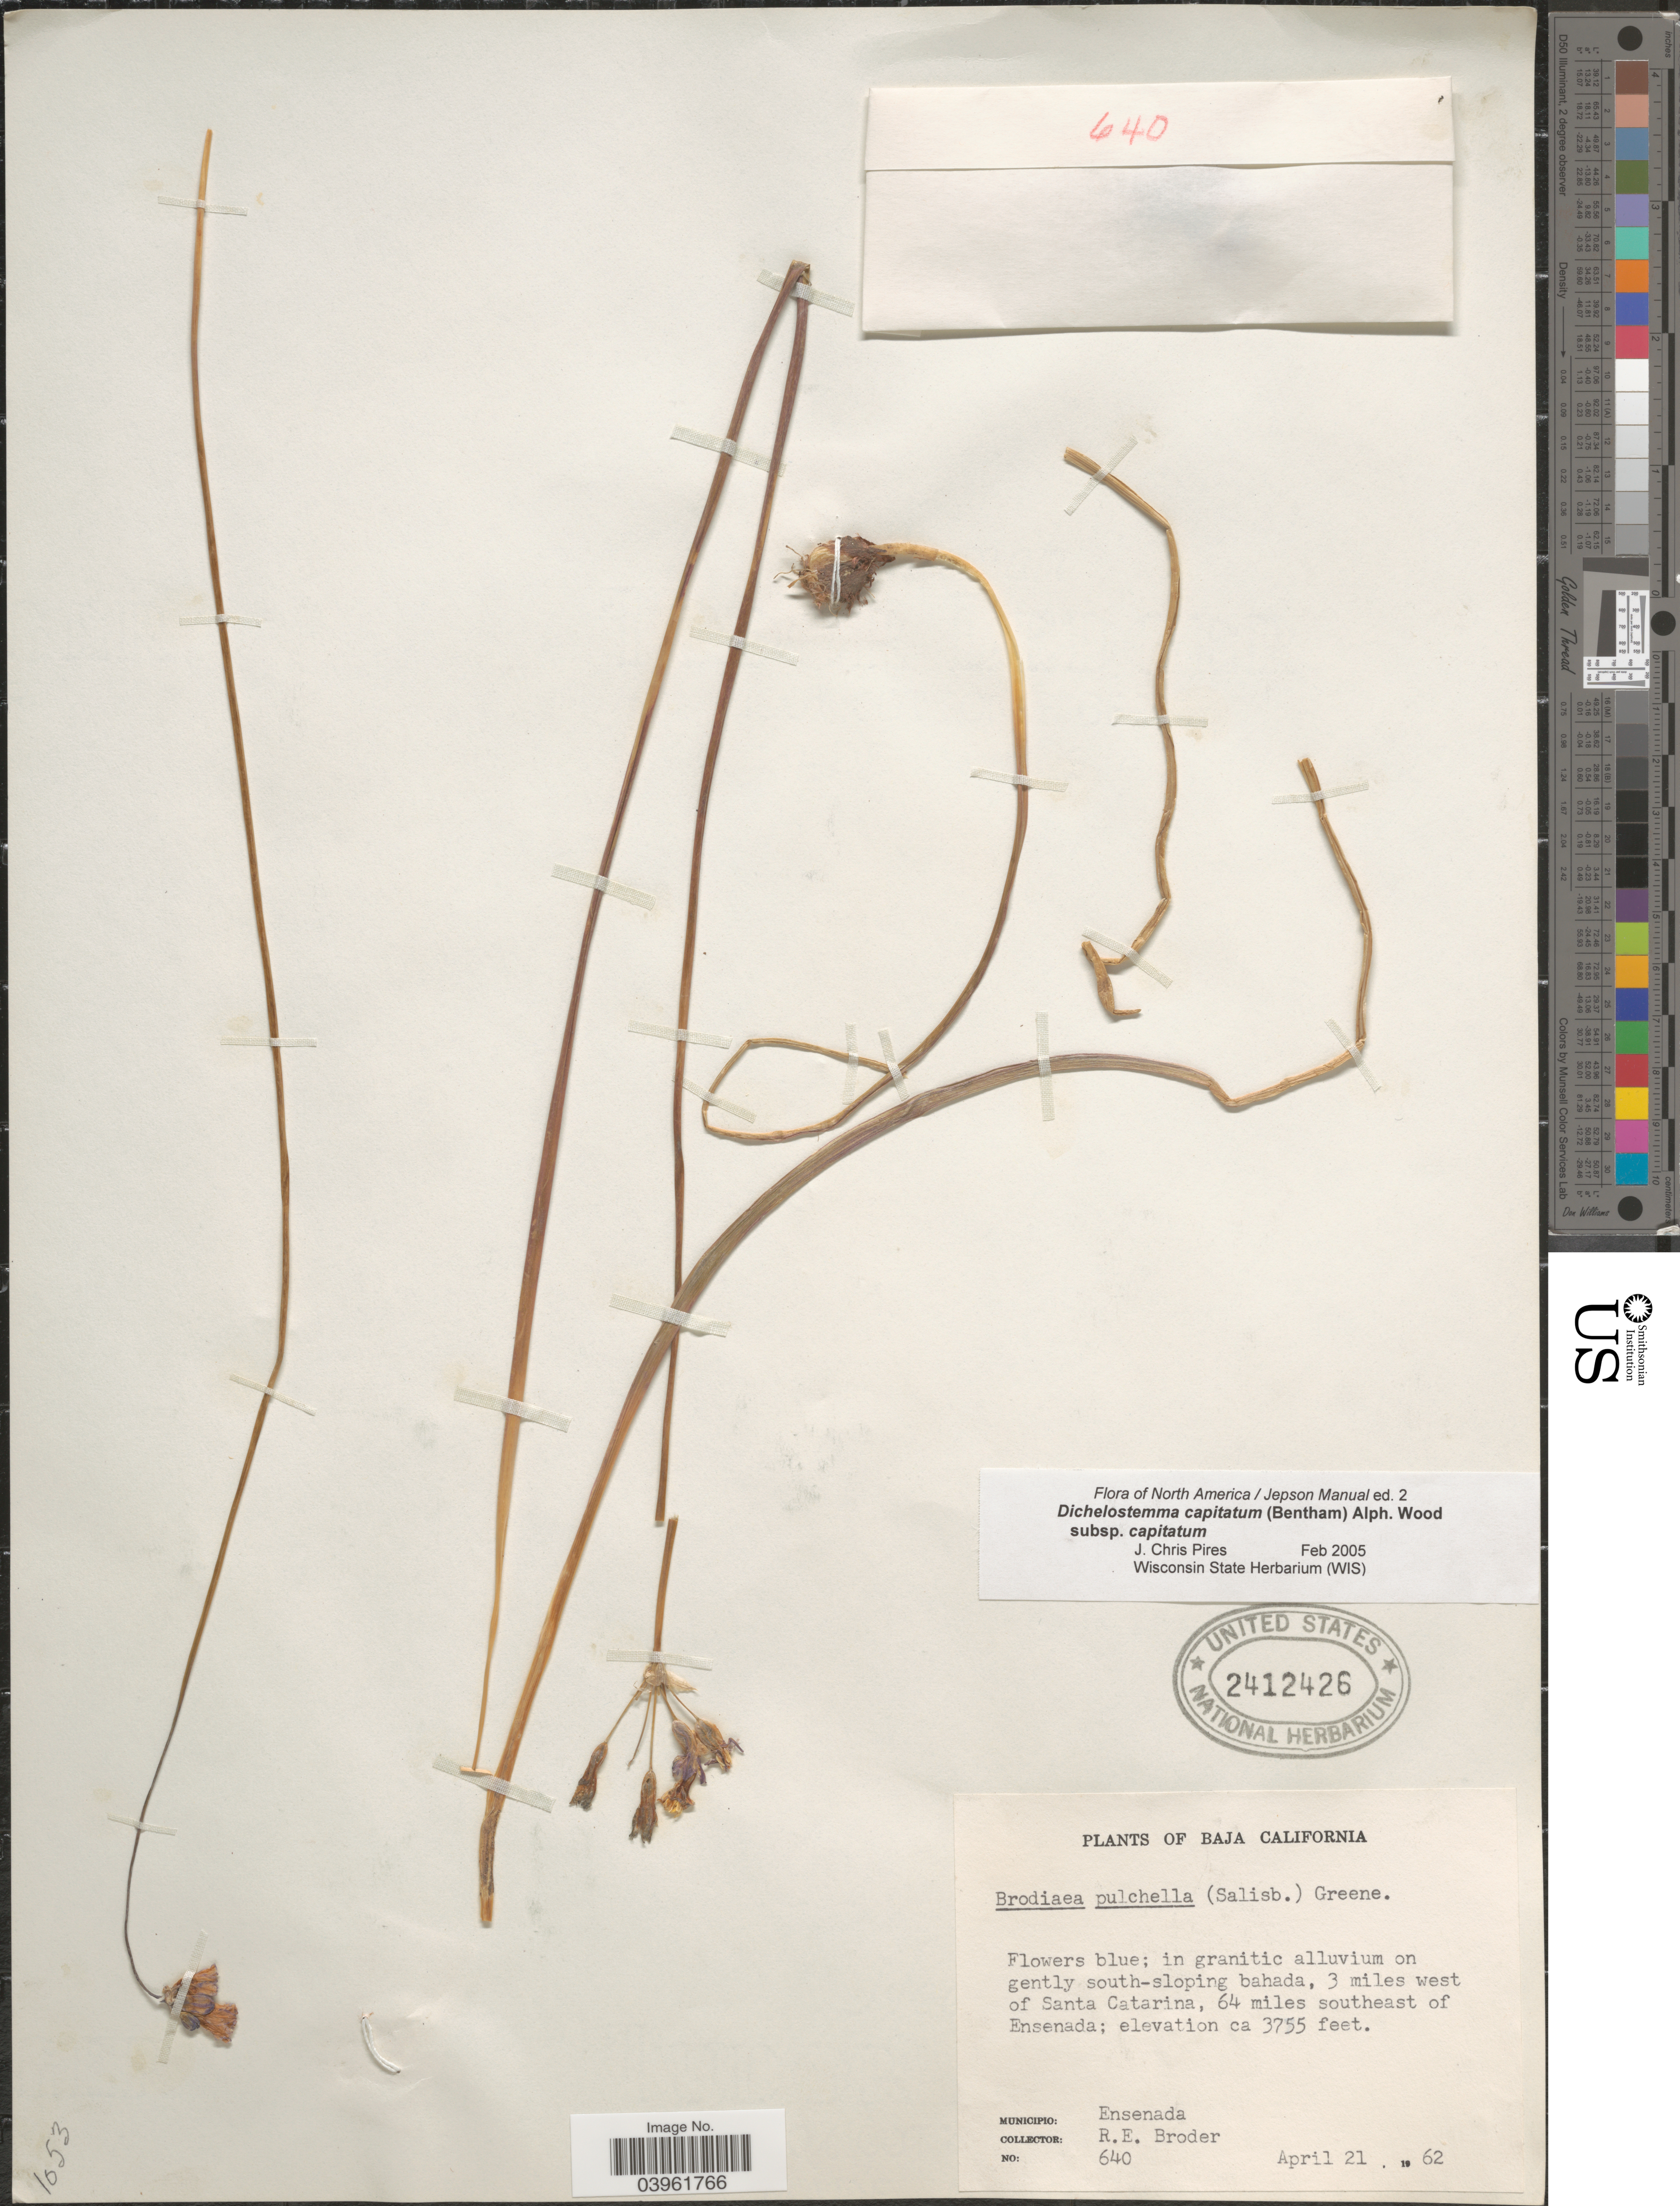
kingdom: Plantae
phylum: Tracheophyta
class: Liliopsida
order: Asparagales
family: Asparagaceae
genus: Dichelostemma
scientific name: Dichelostemma capitatum subsp. capitatum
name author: (Benth.) Alph. Wood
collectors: R. Broder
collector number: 640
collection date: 1962-04-21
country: Mexico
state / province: Baja California Norte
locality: In granitic alluvium on gently south-sloping bahada, 3 miles west of Santa Catarina, 64 miles southeast of Ensenada. Municipio: Ensenada.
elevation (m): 1145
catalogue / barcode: US 2412426